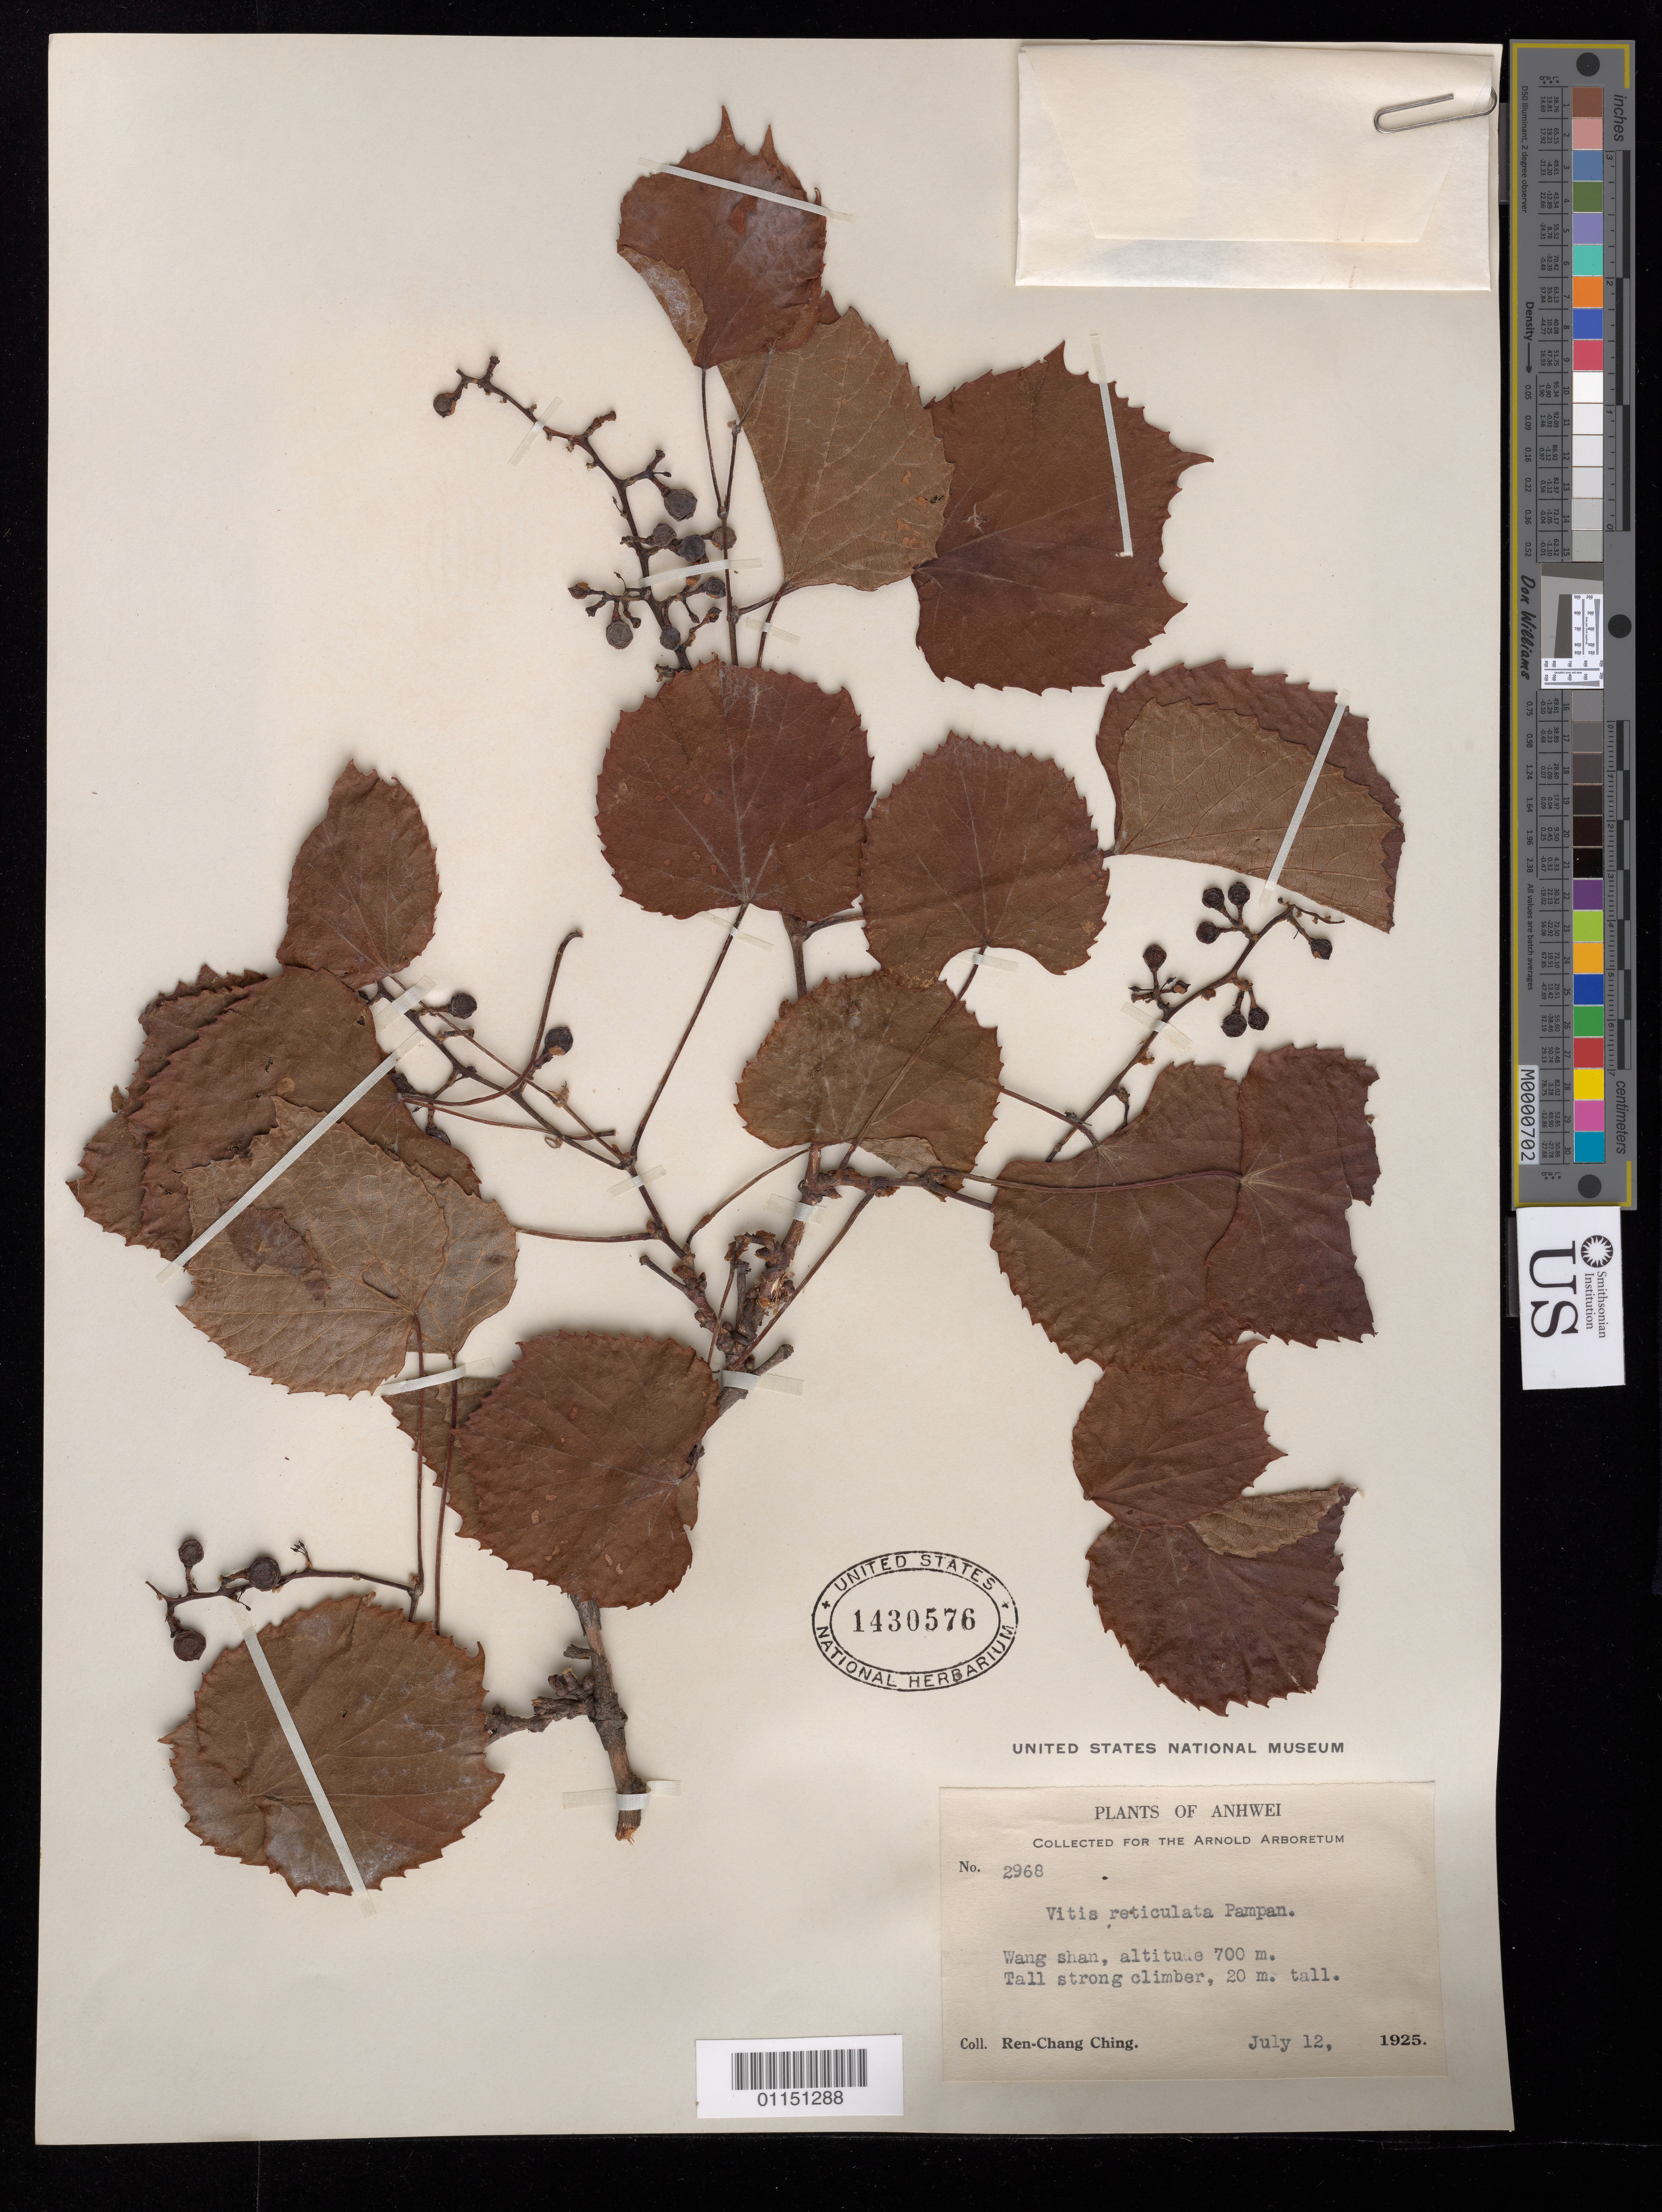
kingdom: Plantae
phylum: Tracheophyta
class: Magnoliopsida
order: Vitales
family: Vitaceae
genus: Vitis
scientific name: Vitis reticulata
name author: M.A. Lawson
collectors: R. C. Ching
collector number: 2968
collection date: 1925-07-12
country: China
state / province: Anhui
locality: Wang shan.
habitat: Tall strong climber.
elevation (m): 700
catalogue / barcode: US 1430576